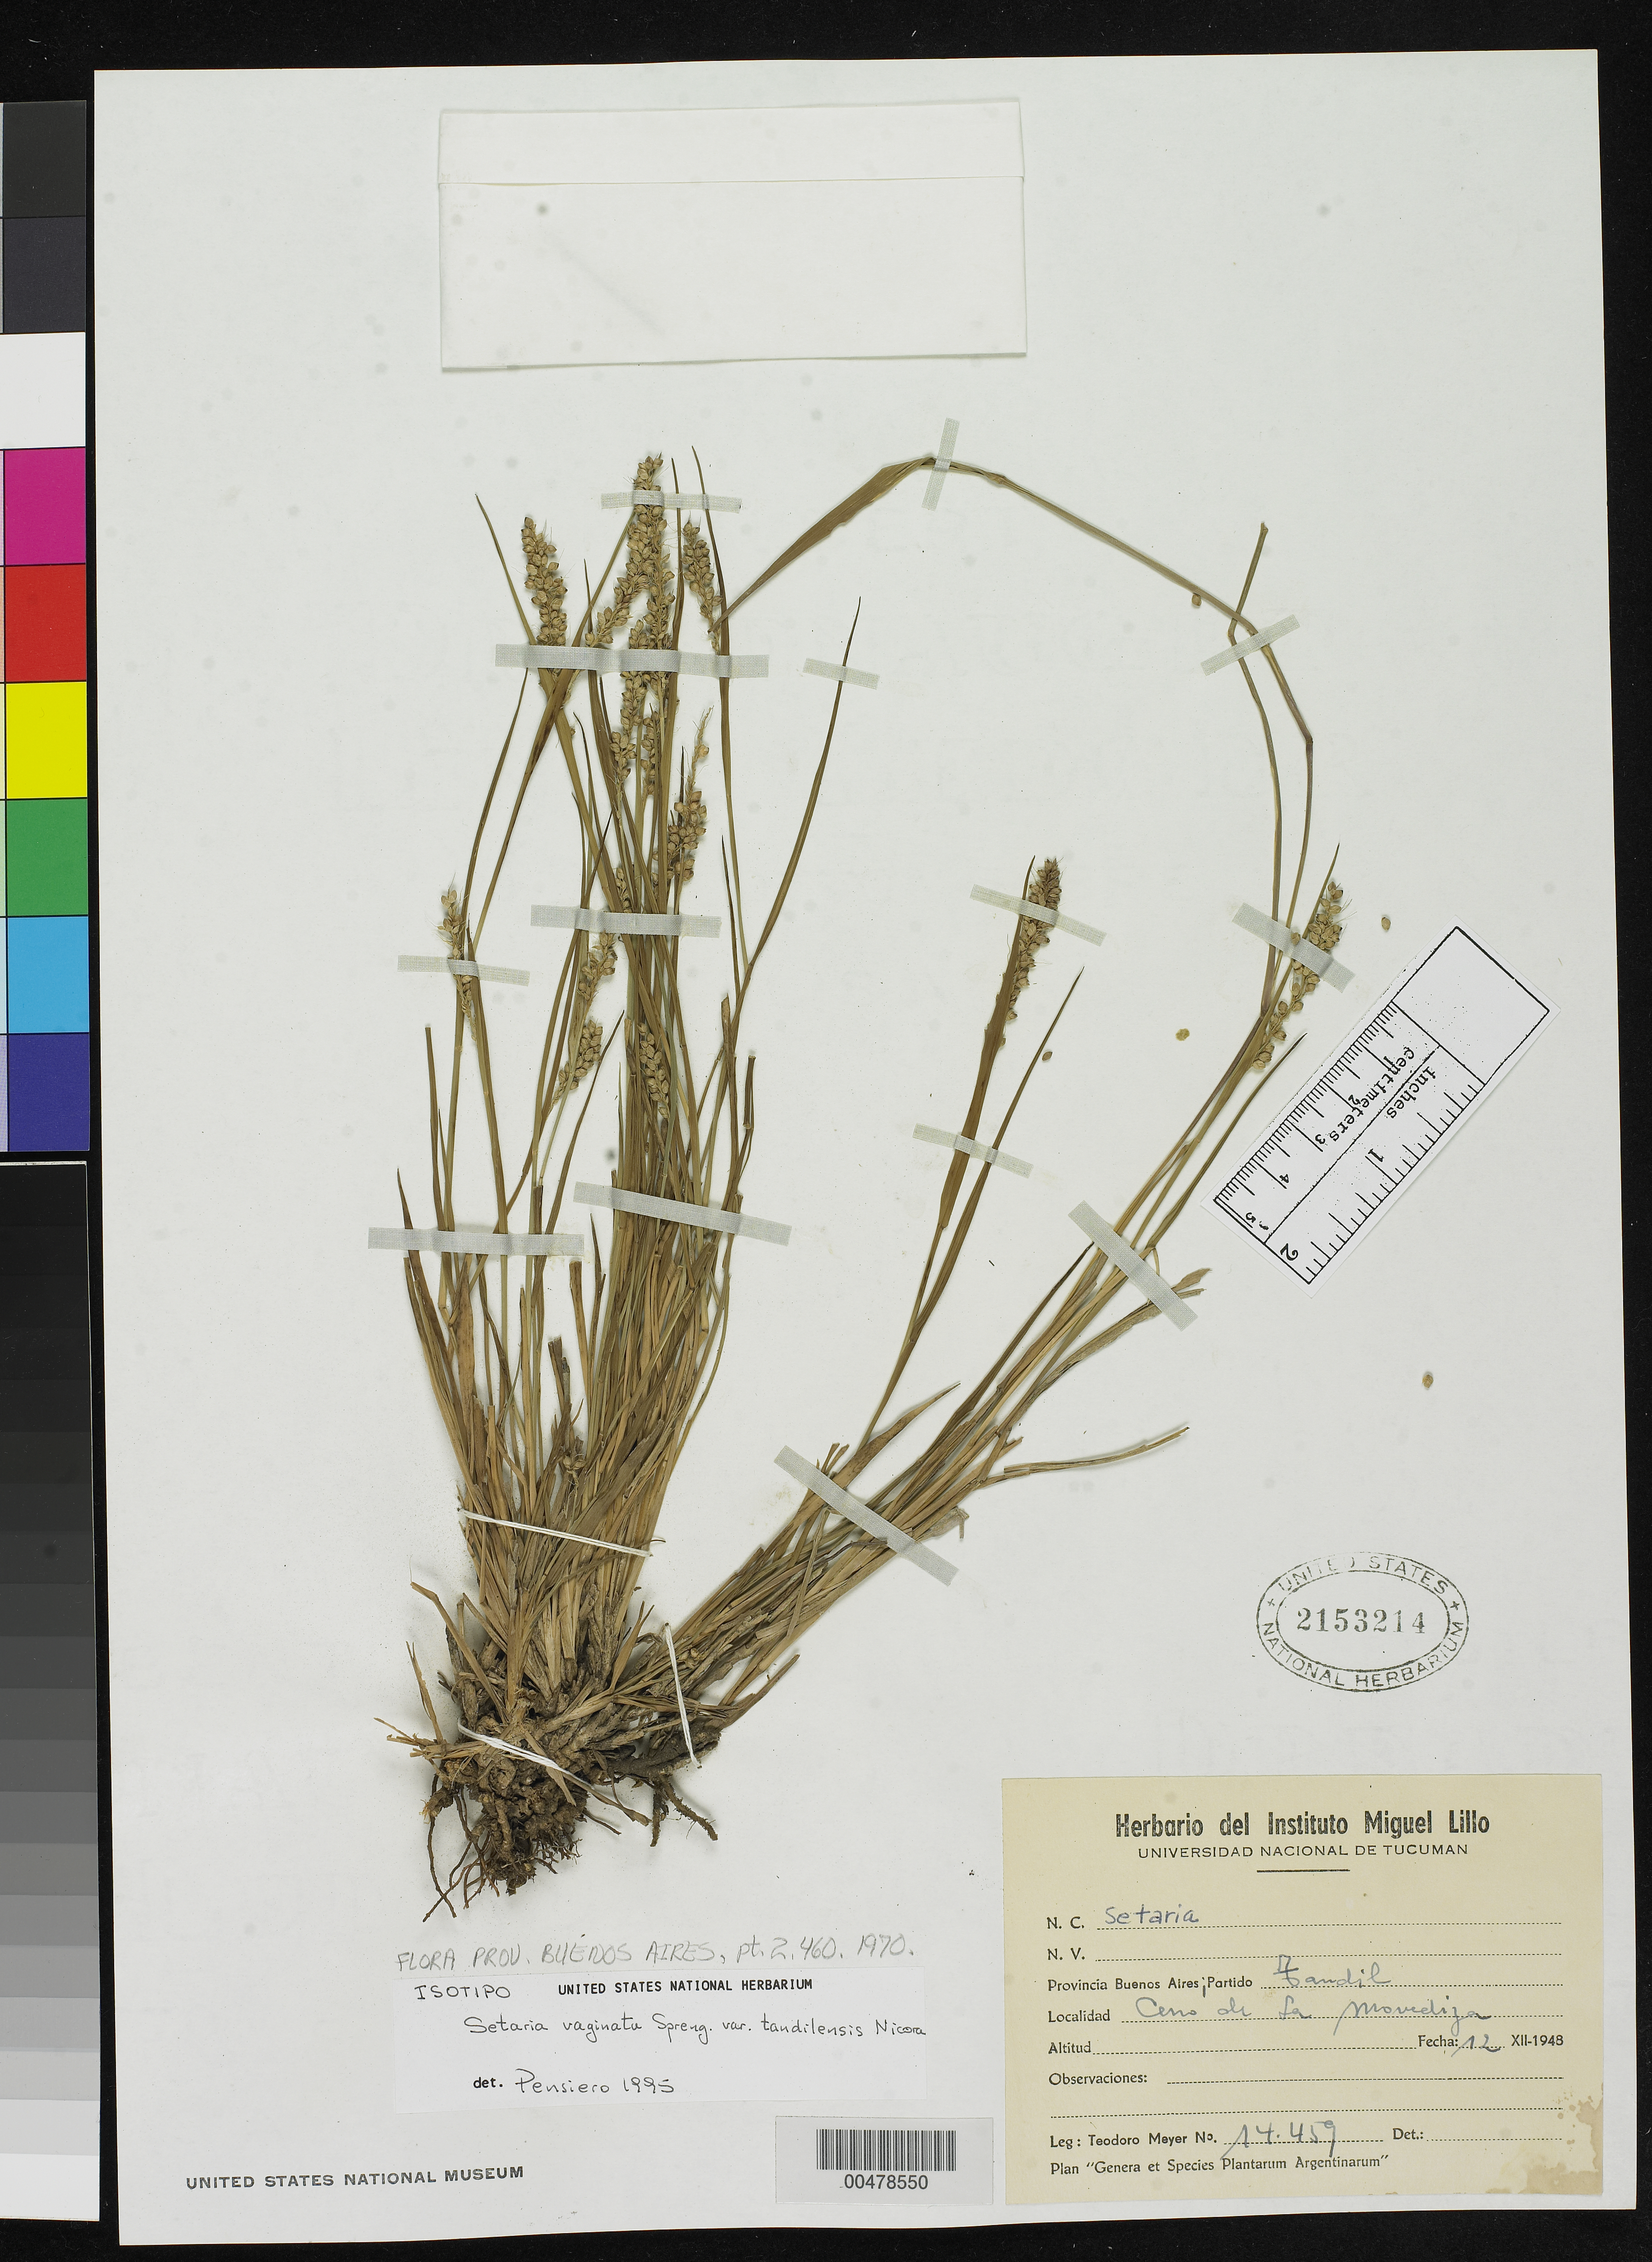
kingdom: Plantae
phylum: Tracheophyta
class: Liliopsida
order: Poales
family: Poaceae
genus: Setaria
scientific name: Setaria vaginata var. tandilensis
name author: Nicora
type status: Isotype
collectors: T. Meyer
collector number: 14459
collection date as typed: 12 Dec 1948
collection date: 1948-12-12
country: Argentina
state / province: Tucumán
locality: Partido Tandil, Cerro de La Movedija.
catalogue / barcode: US 2153214